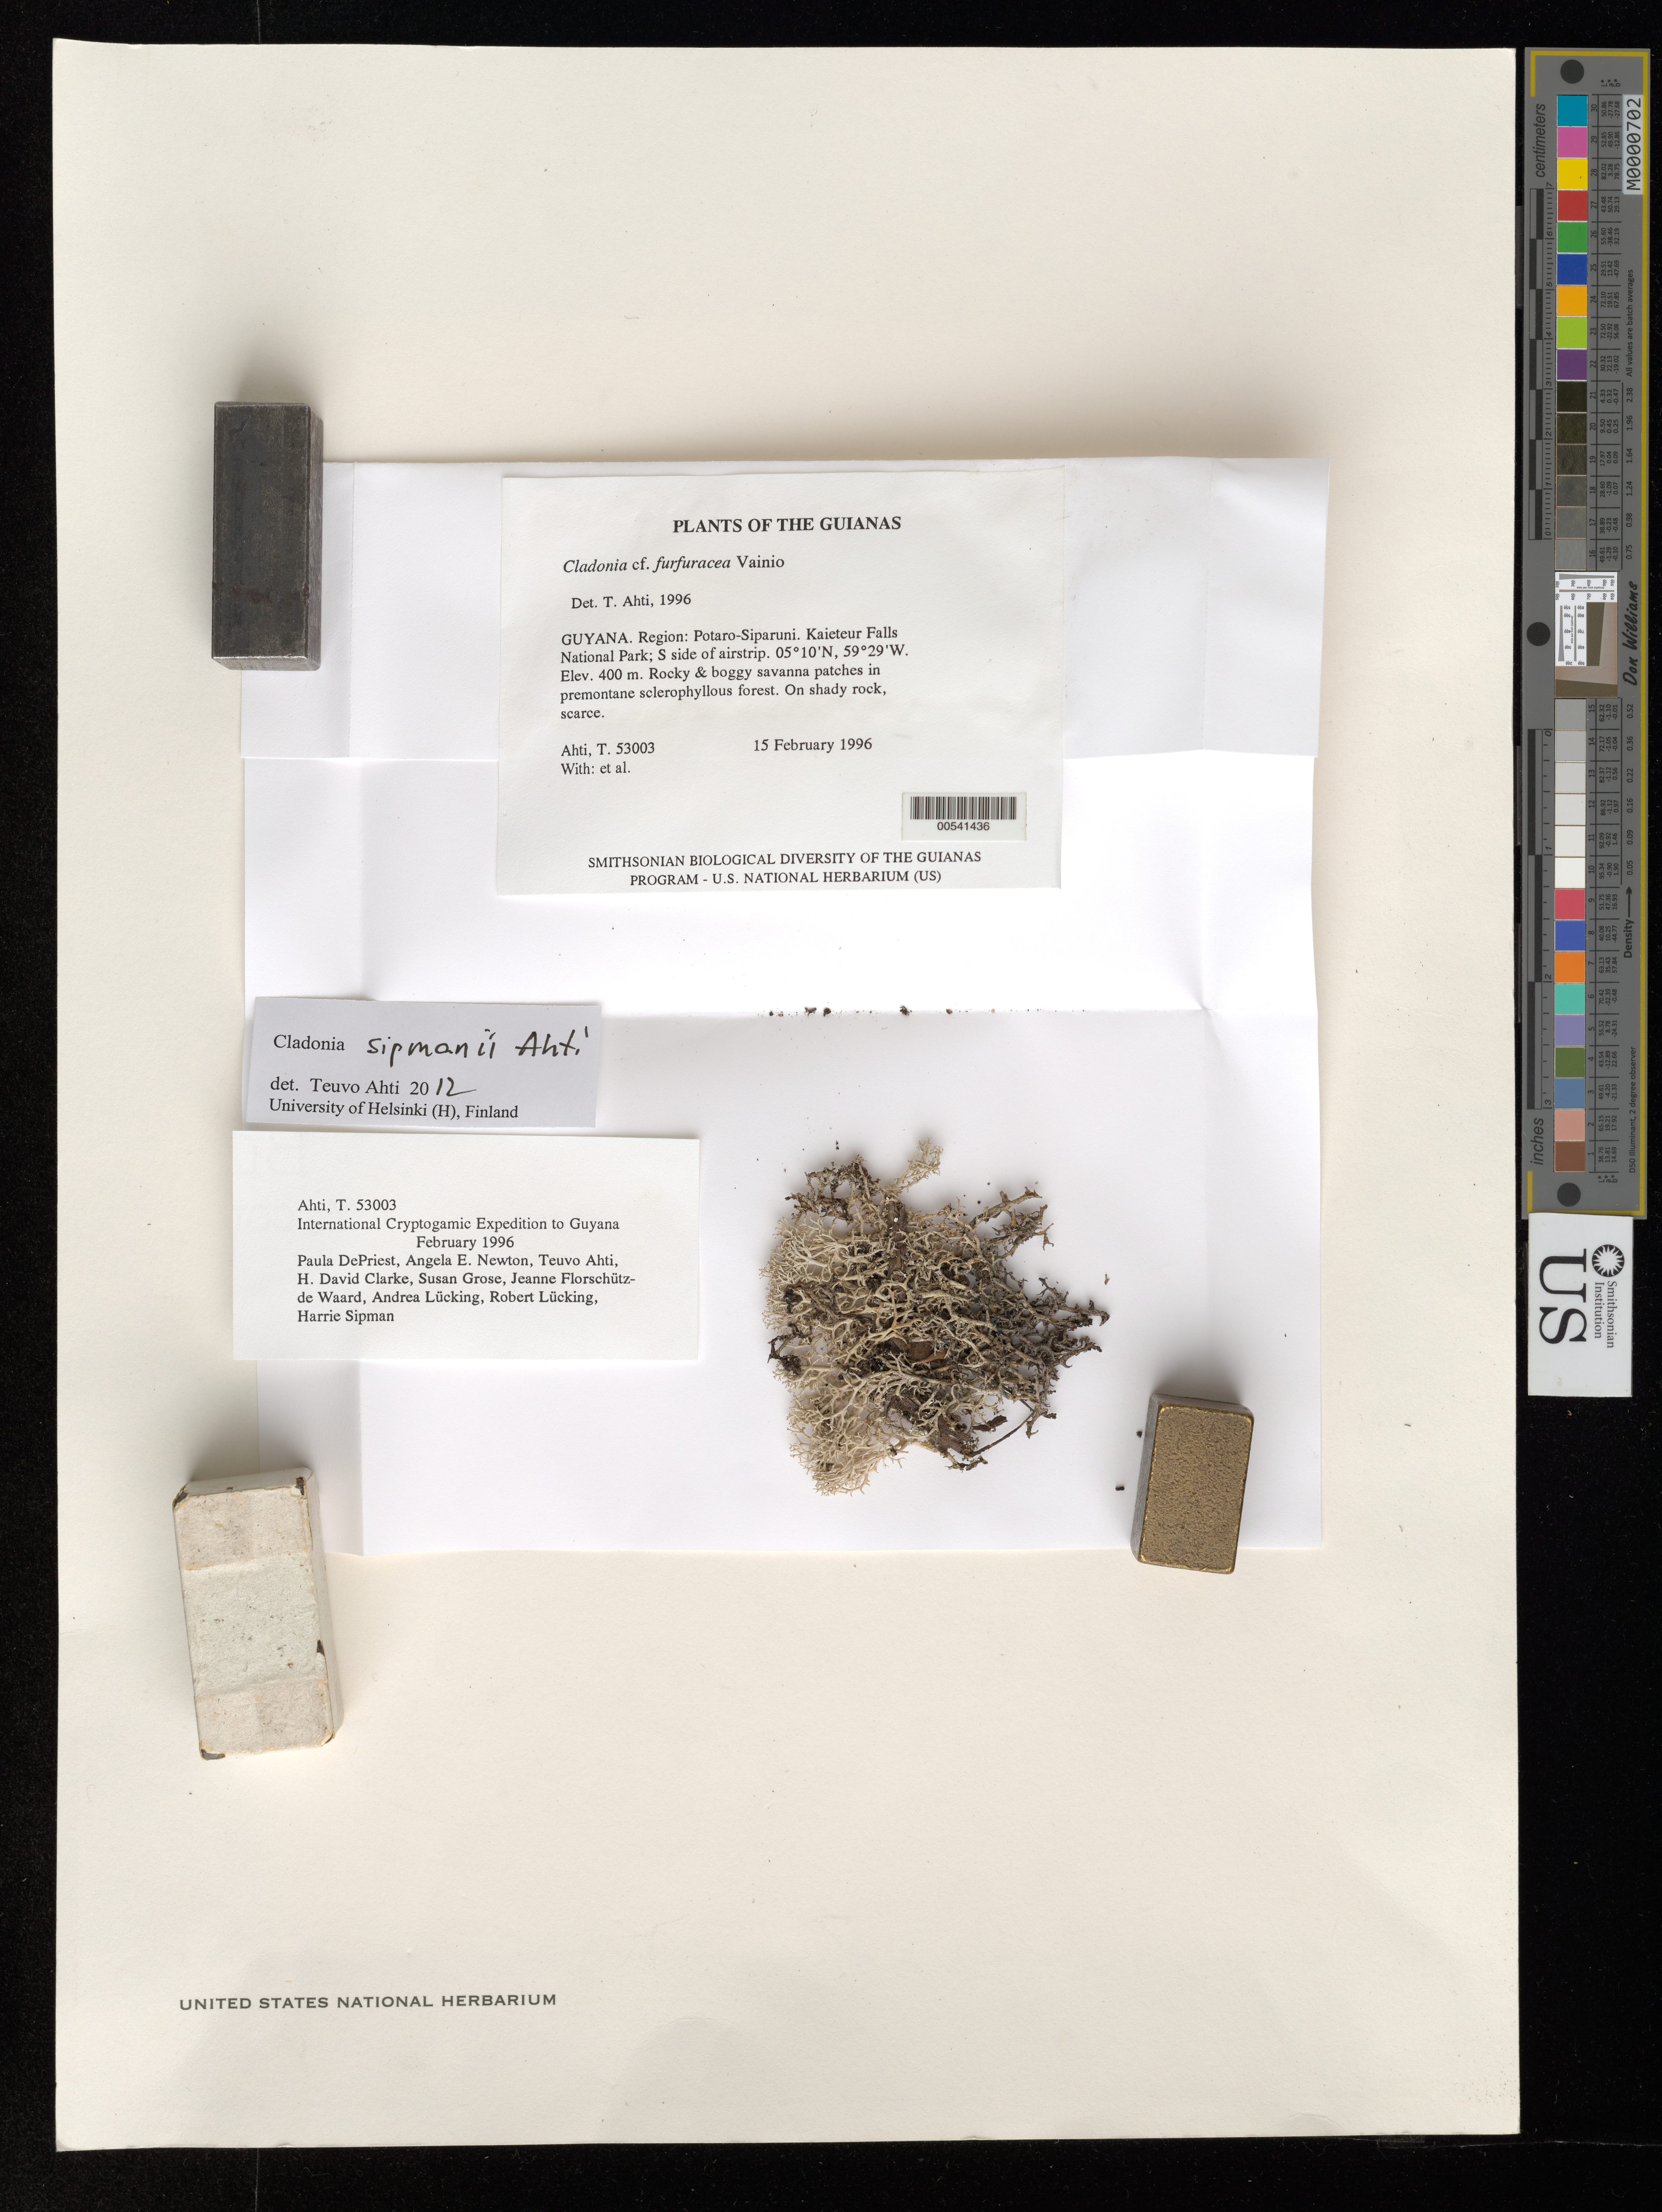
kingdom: Fungi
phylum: Ascomycota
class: Lecanoromycetes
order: Lecanorales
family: Cladoniaceae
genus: Cladonia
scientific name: Cladonia sipmanii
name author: Ahti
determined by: Ahti, Teuvo T.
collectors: T. T. Ahti et al.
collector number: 53003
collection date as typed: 15 February 1996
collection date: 1996-02-15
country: Guyana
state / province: Potaro-Siparuni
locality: Kaieteur Falls National Park; S side of airstrip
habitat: Rocky & boggy savanna patches in premontane sclerophyllous forest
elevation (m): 400